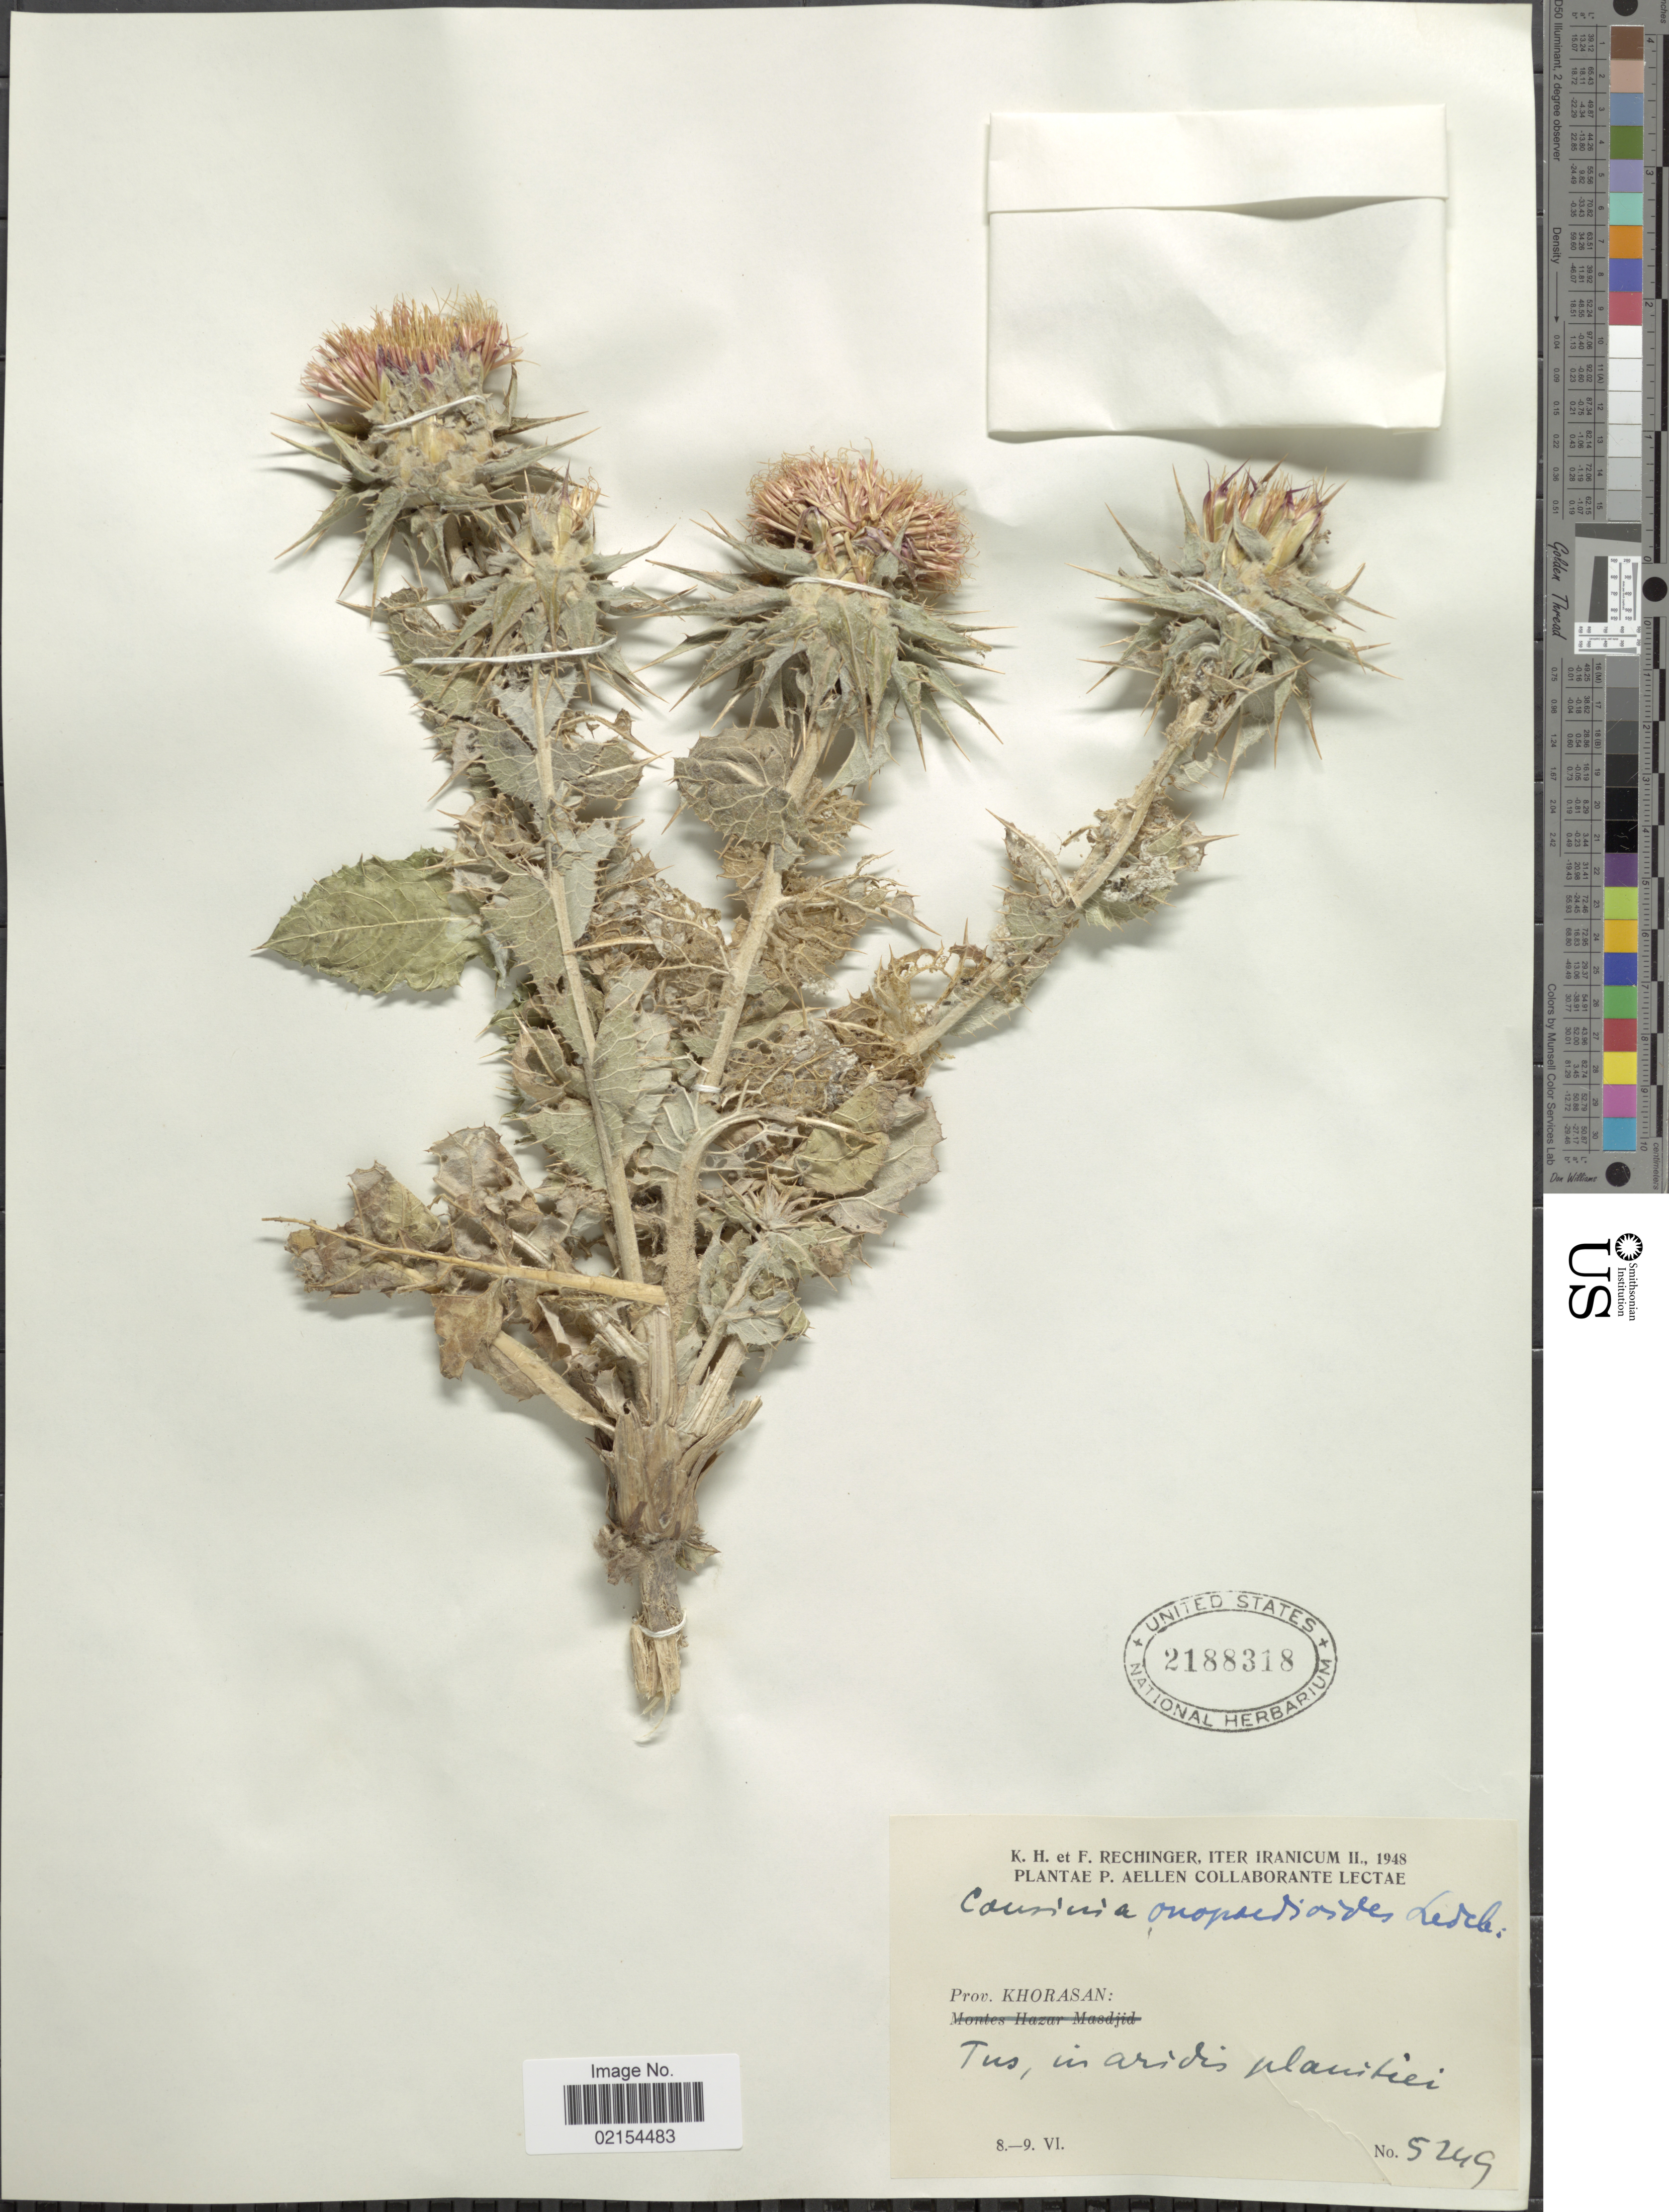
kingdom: Plantae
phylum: Tracheophyta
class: Magnoliopsida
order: Asterales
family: Asteraceae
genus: Cousinia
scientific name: Cousinia onopordioides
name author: Ledeb.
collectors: K. H. Rechinger & F. Rechinger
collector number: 5249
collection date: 1948-06-08/1948-06-09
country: Iran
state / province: Khorasan [obsolete]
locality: Iter Iranicum, Prov. Khorasa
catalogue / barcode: US 2188318